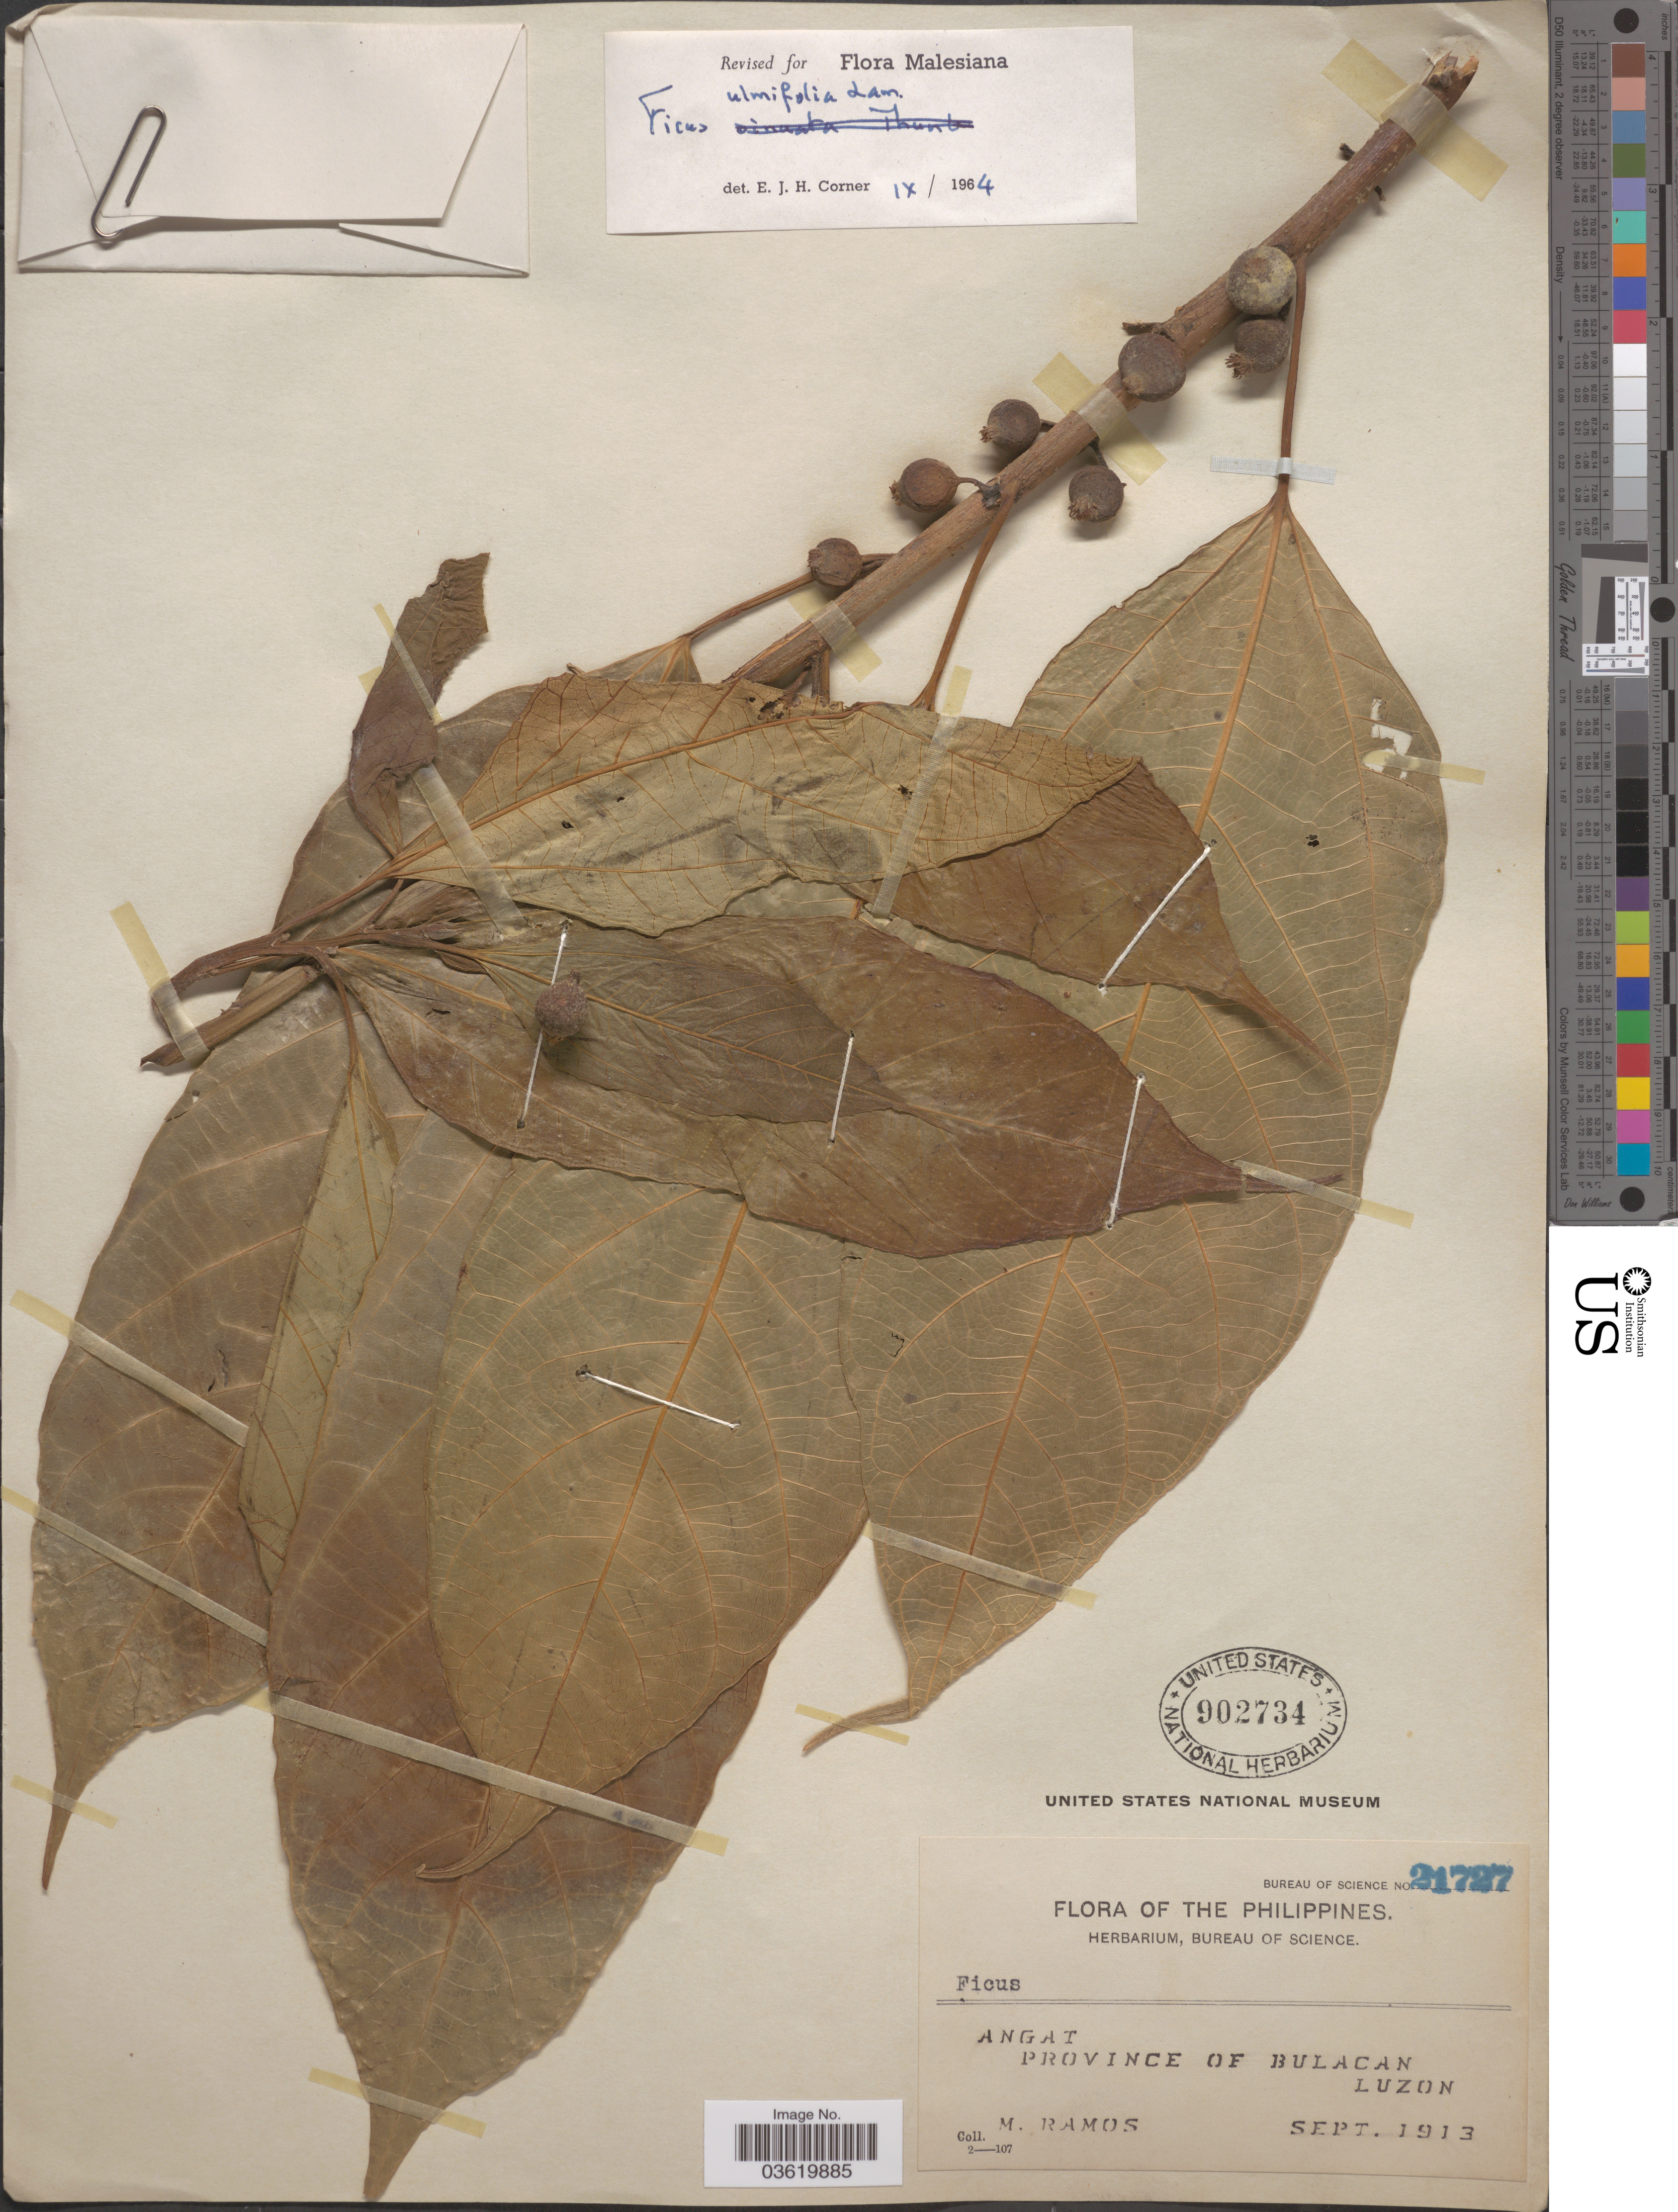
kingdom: Plantae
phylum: Tracheophyta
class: Magnoliopsida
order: Rosales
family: Moraceae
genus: Ficus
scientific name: Ficus ulmifolia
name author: Lam.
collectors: M. Ramos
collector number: Bureau of Science 21727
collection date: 1913-09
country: Philippines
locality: Angat. Province of Bulacan. Luzon.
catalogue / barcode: US 902734